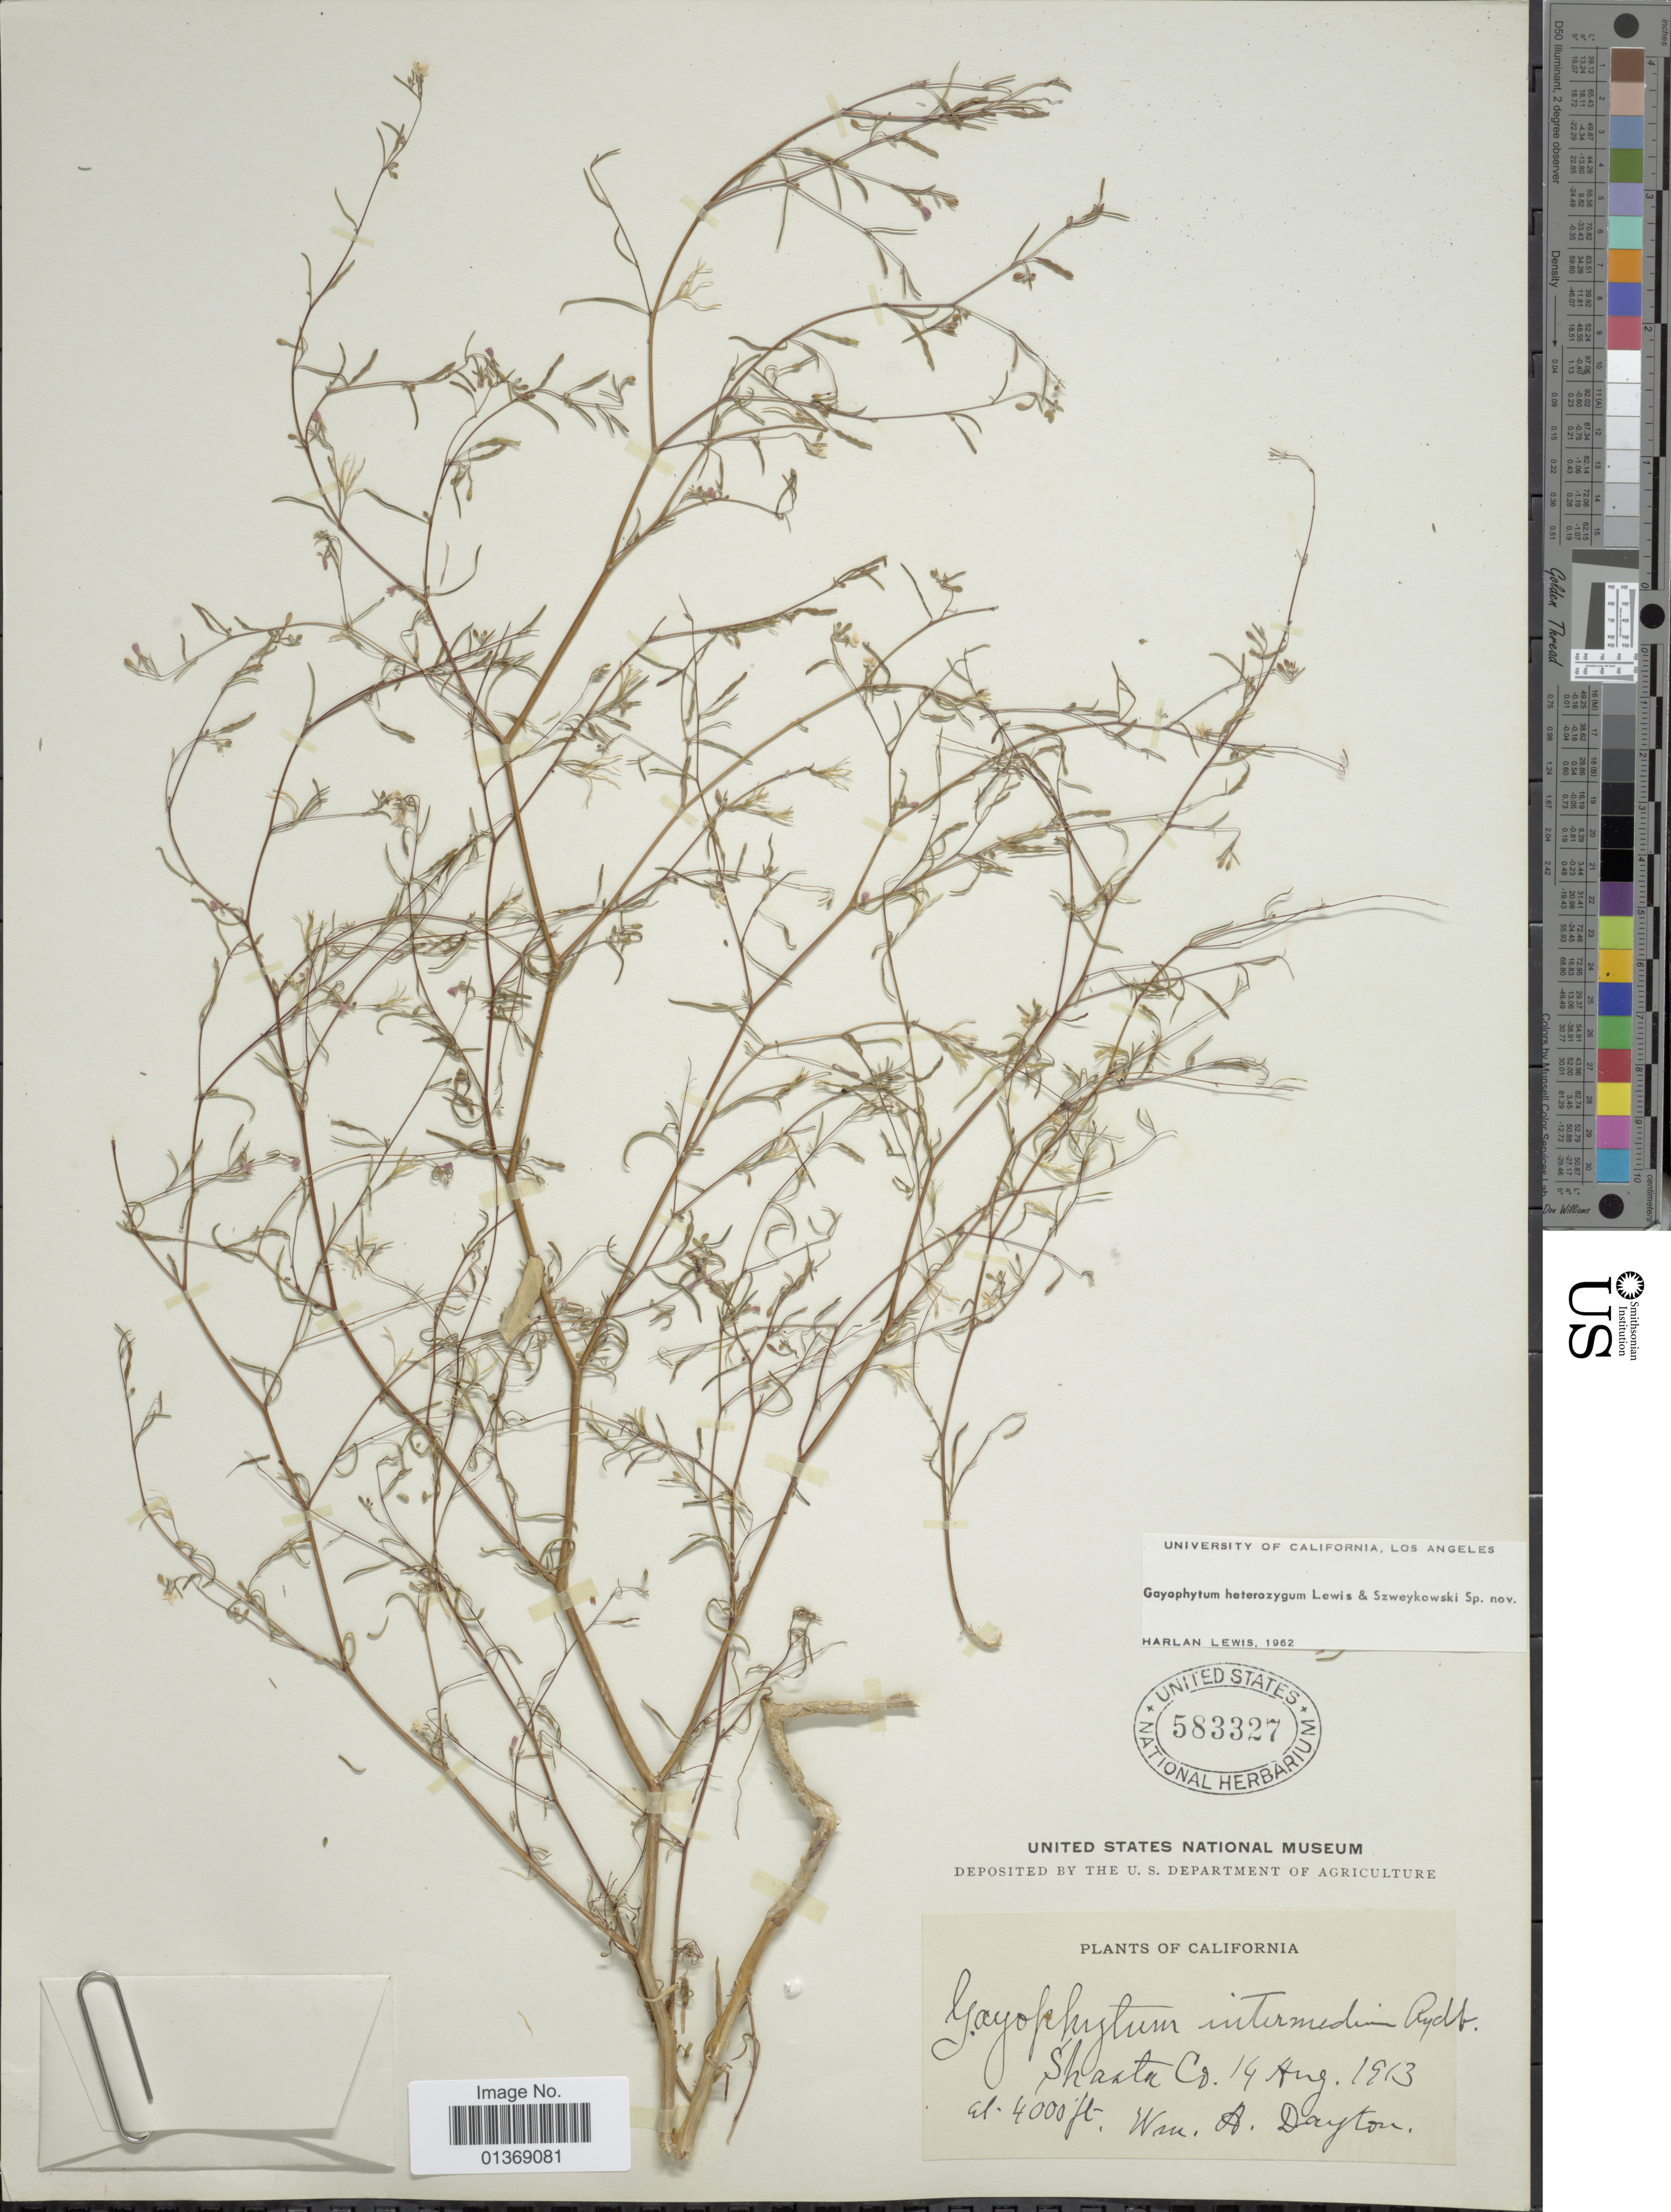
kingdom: Plantae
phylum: Tracheophyta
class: Magnoliopsida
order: Myrtales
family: Onagraceae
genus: Gayophytum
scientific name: Gayophytum heterozygum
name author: F. H. Lewis & Szweyk.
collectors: W. Dayton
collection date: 1913-08-14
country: United States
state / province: California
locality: Shaila Co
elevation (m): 1219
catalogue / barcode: US 583327